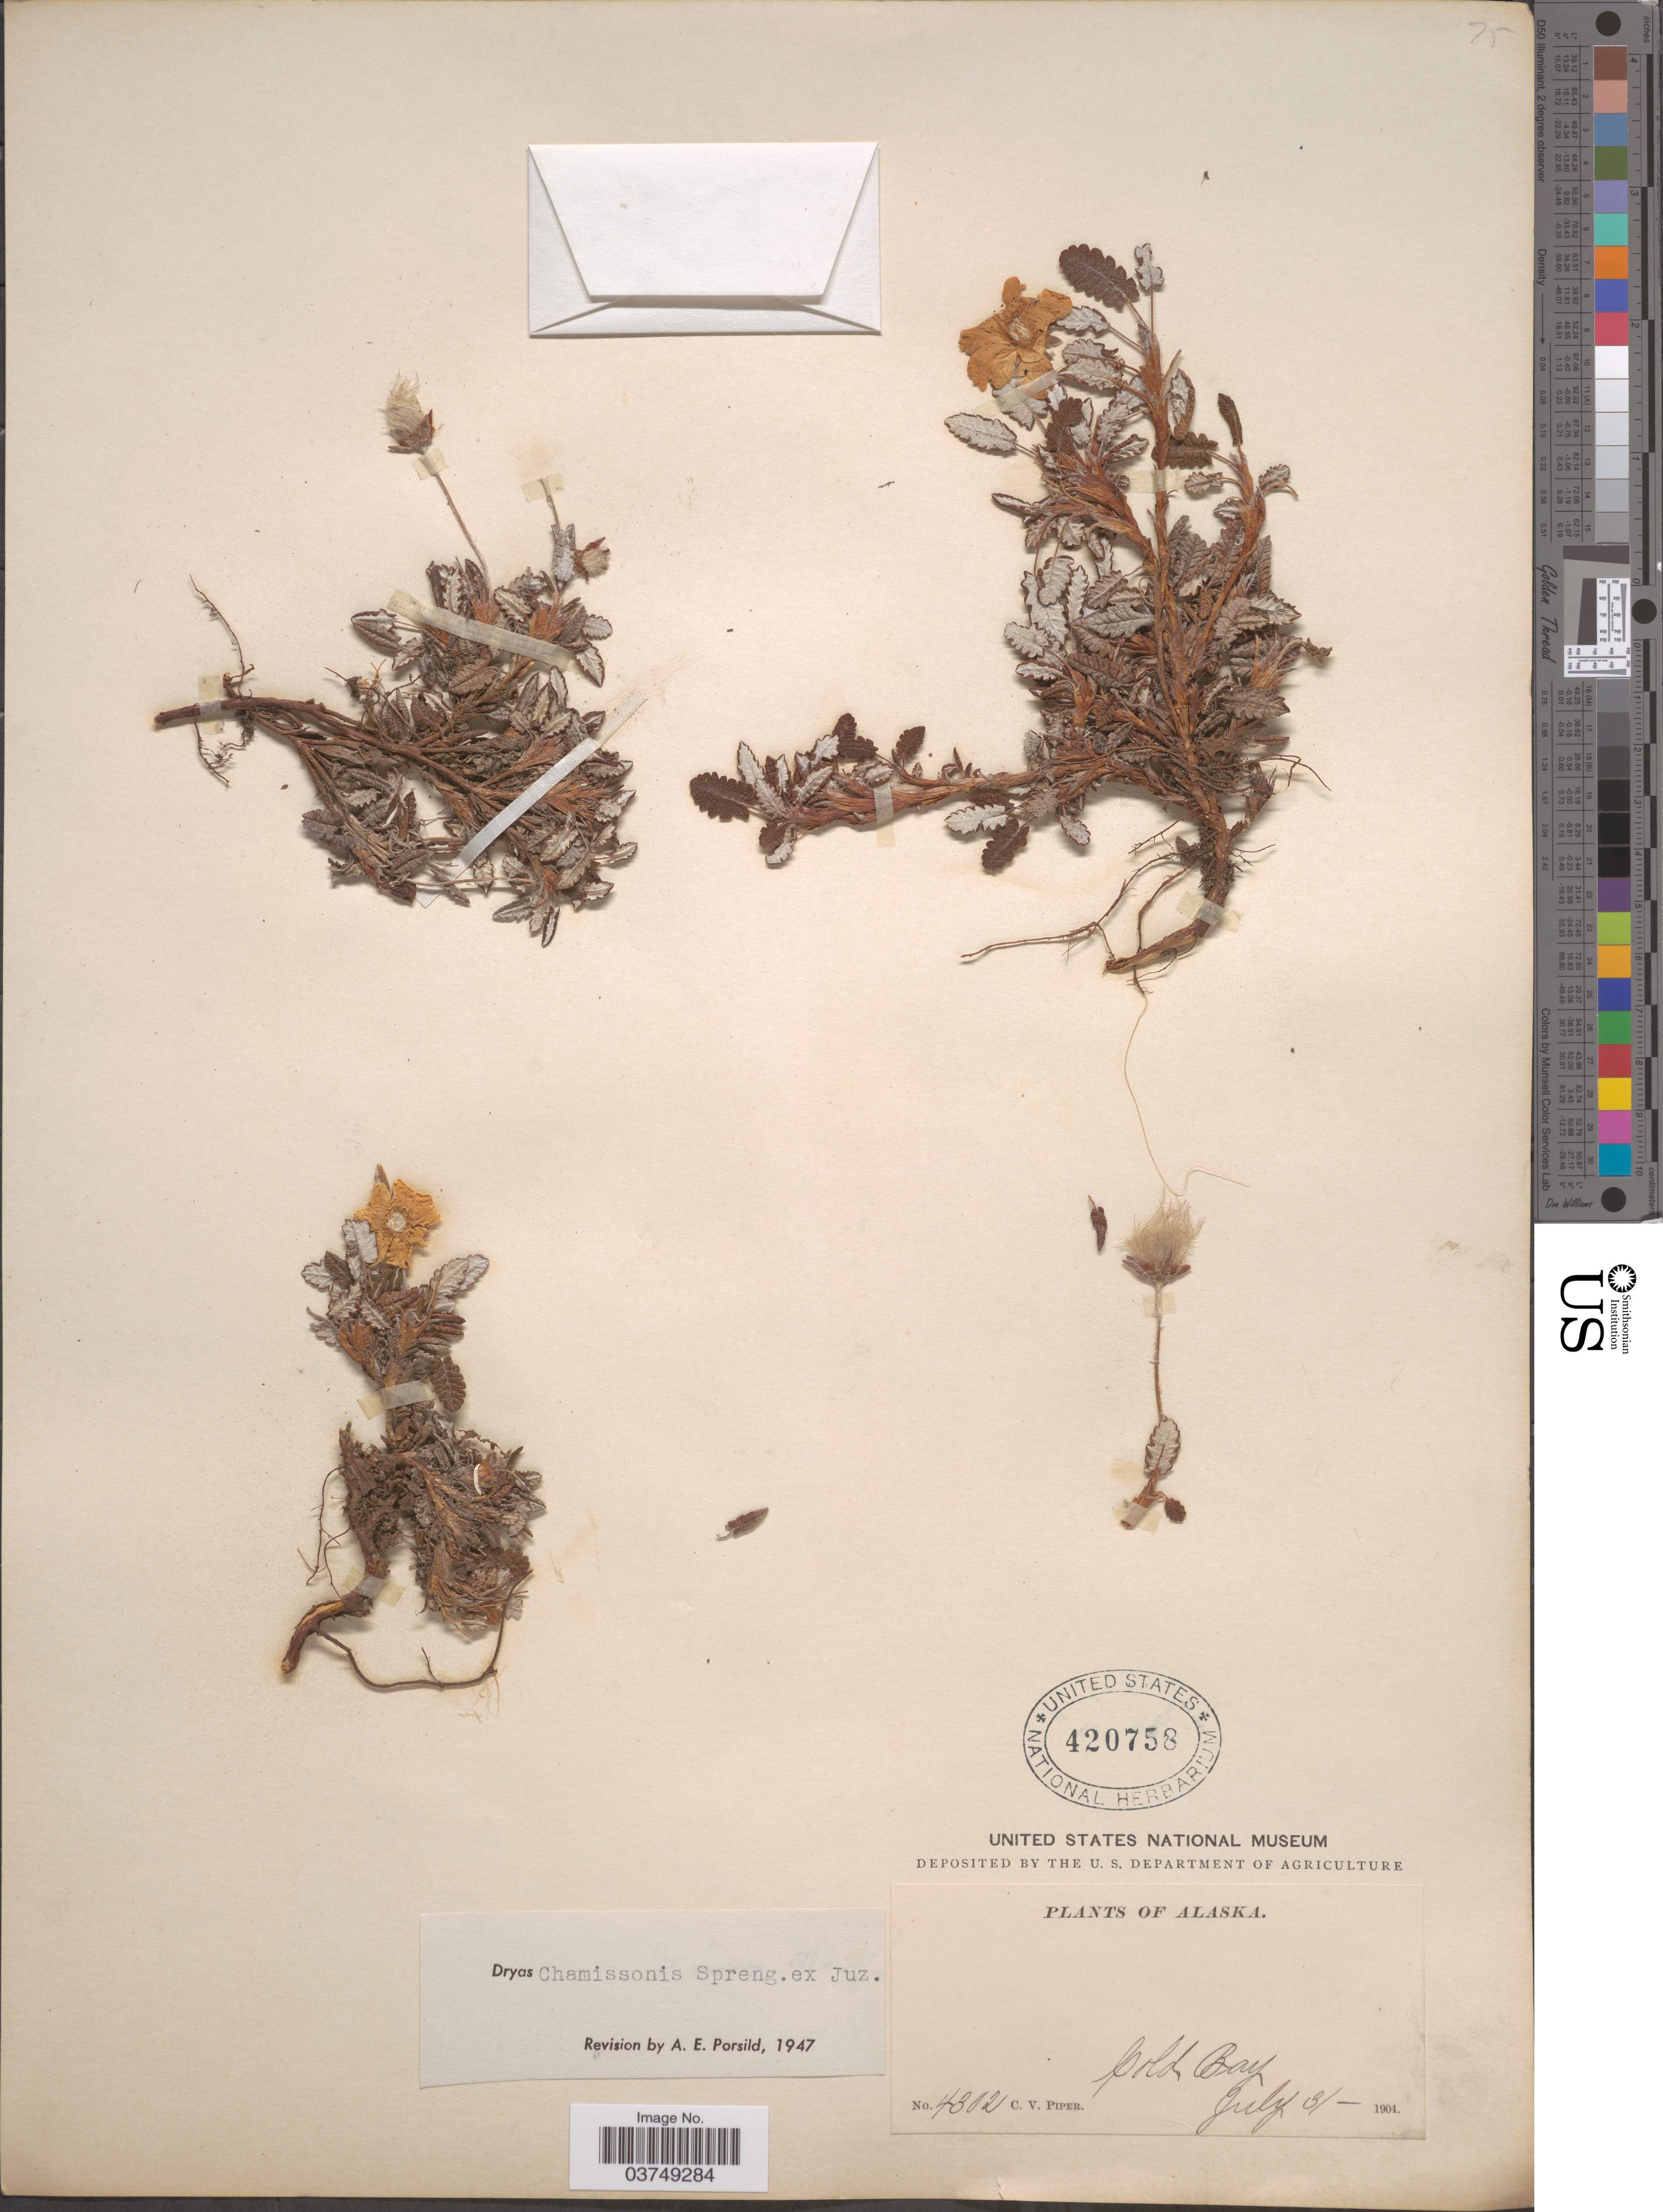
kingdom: Plantae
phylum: Tracheophyta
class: Magnoliopsida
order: Rosales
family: Rosaceae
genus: Dryas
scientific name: Dryas chamissonis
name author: Spreng. ex Juz.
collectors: C. V. Piper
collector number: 4302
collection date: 1904-07-31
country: United States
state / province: Alaska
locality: Cold Bay.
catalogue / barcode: US 420758